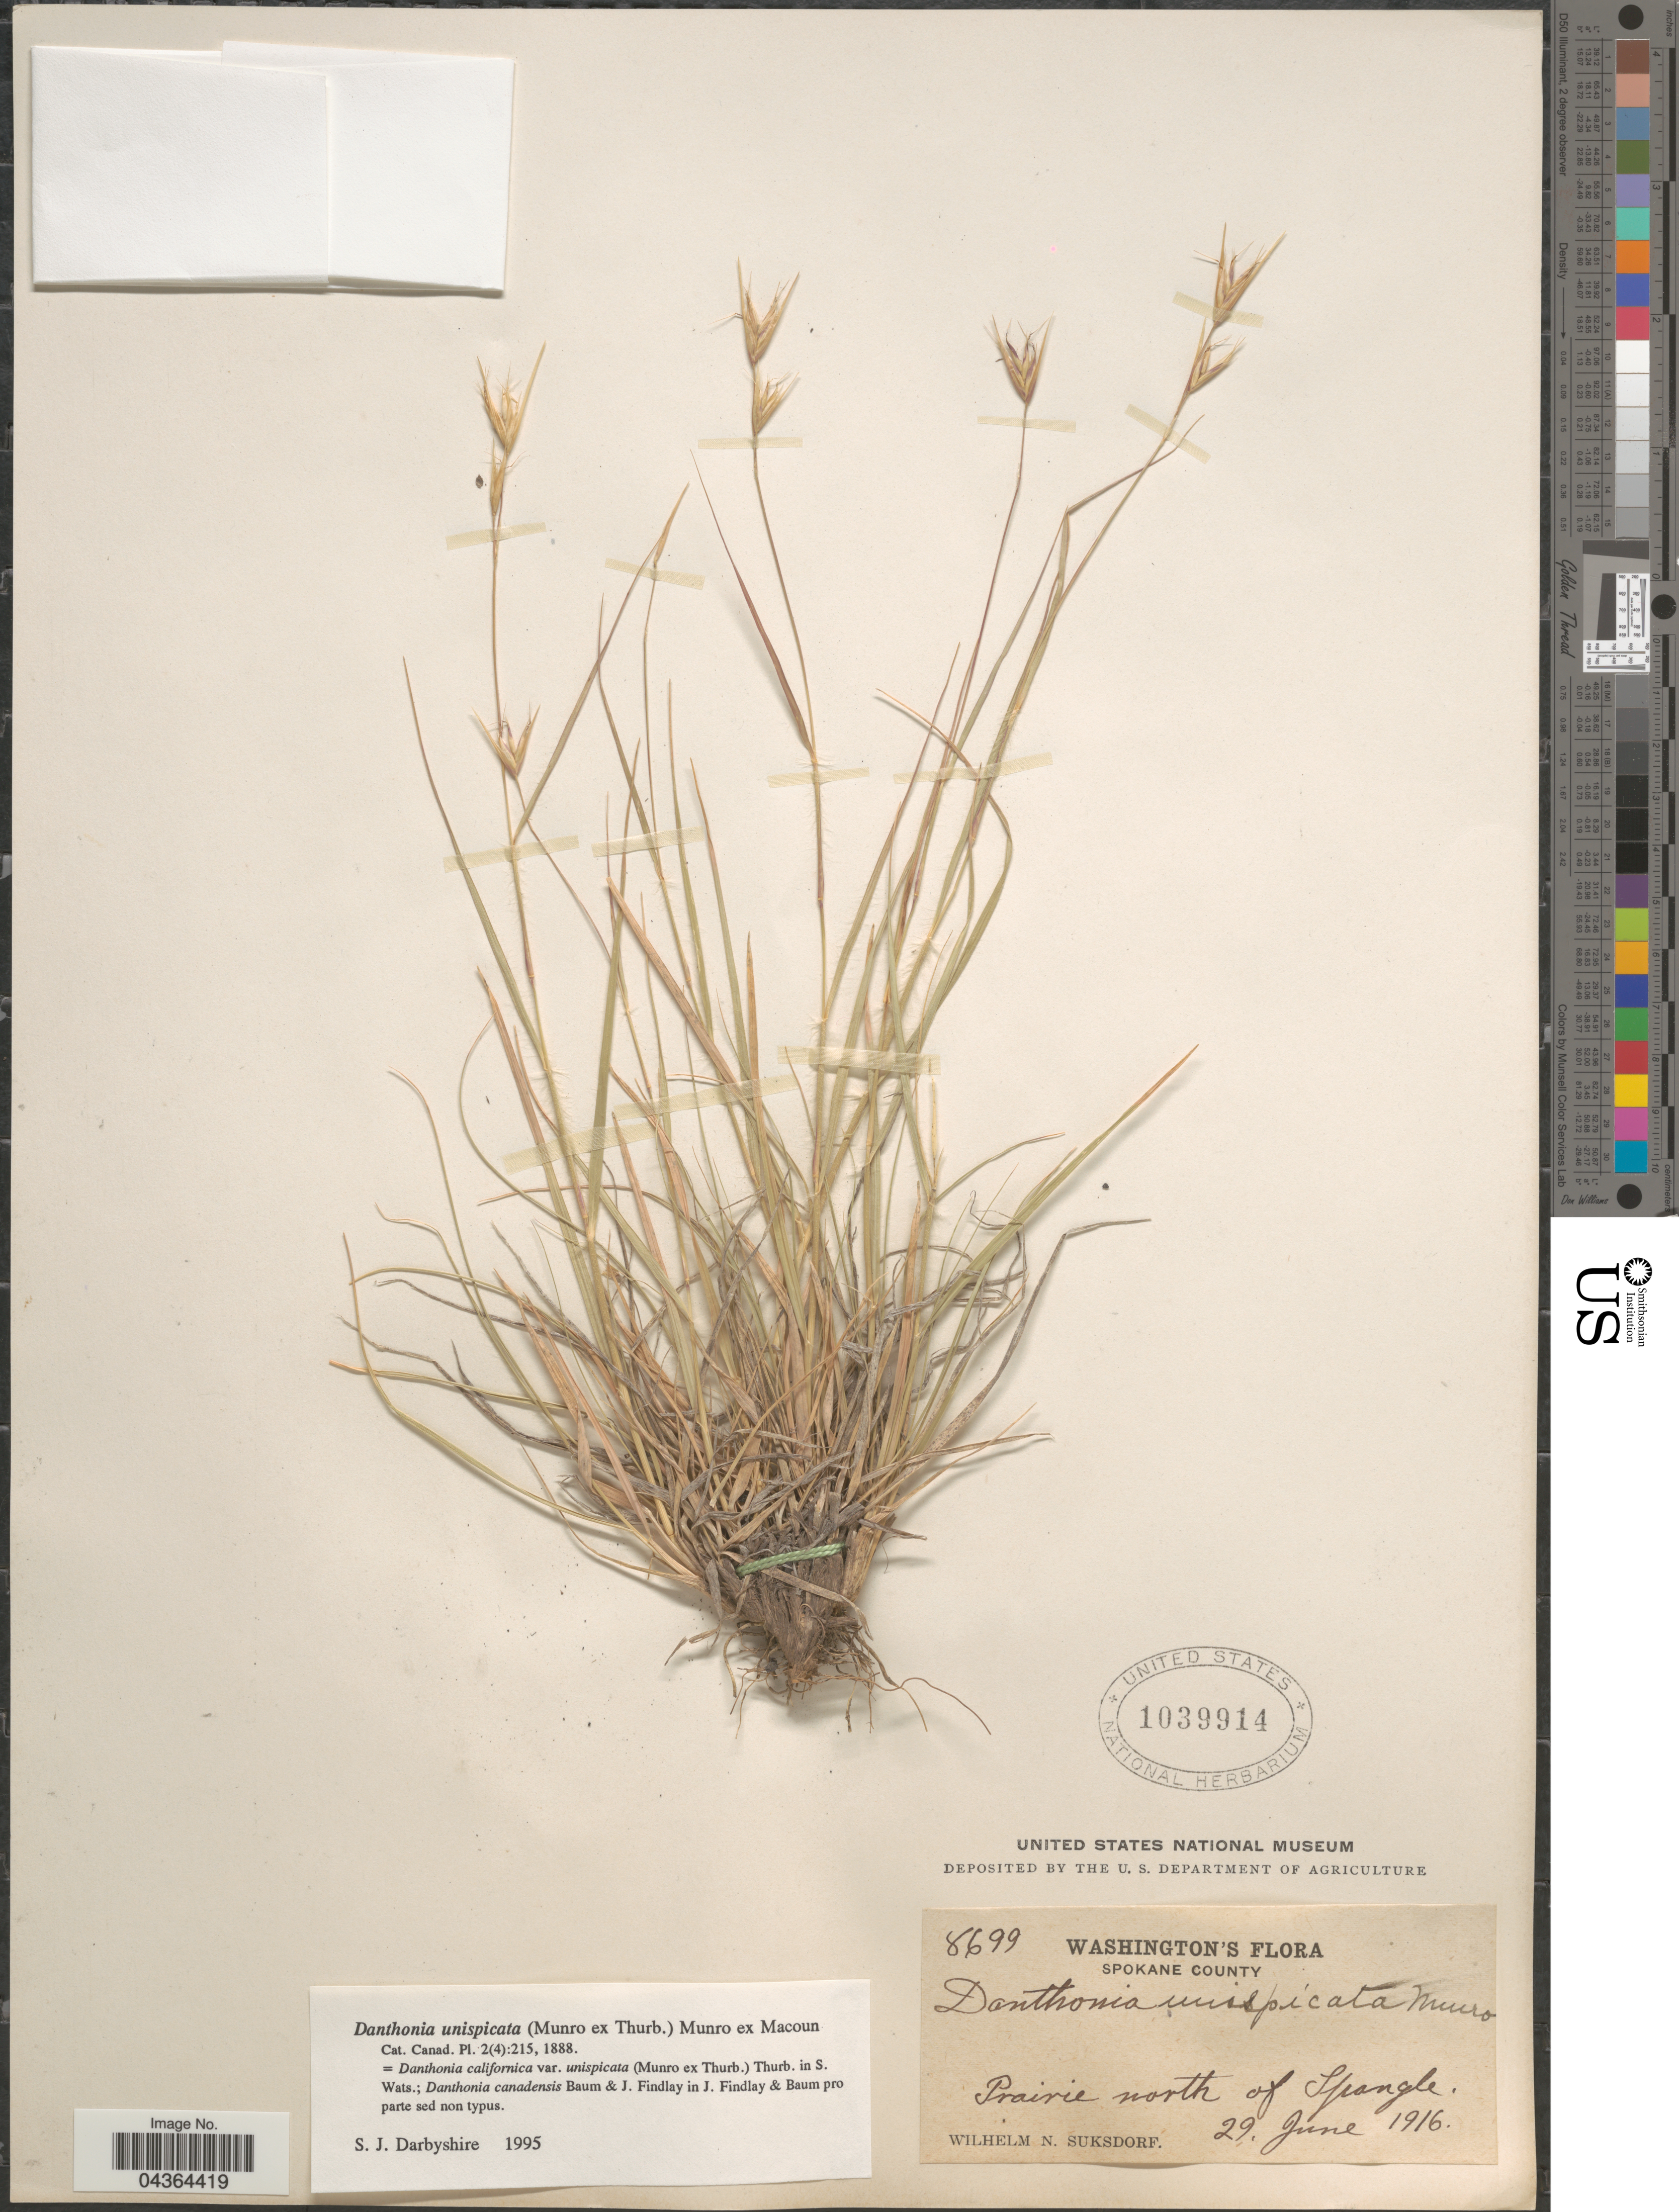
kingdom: Plantae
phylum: Tracheophyta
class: Liliopsida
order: Poales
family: Poaceae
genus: Danthonia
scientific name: Danthonia unispicata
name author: (Thurb.) Munro ex Macoun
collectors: W. N. Suksdorf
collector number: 8699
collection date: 1916-06-29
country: United States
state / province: Washington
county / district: Spokane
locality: Spokane County. Prairie north of Spangle.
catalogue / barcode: US 1039914